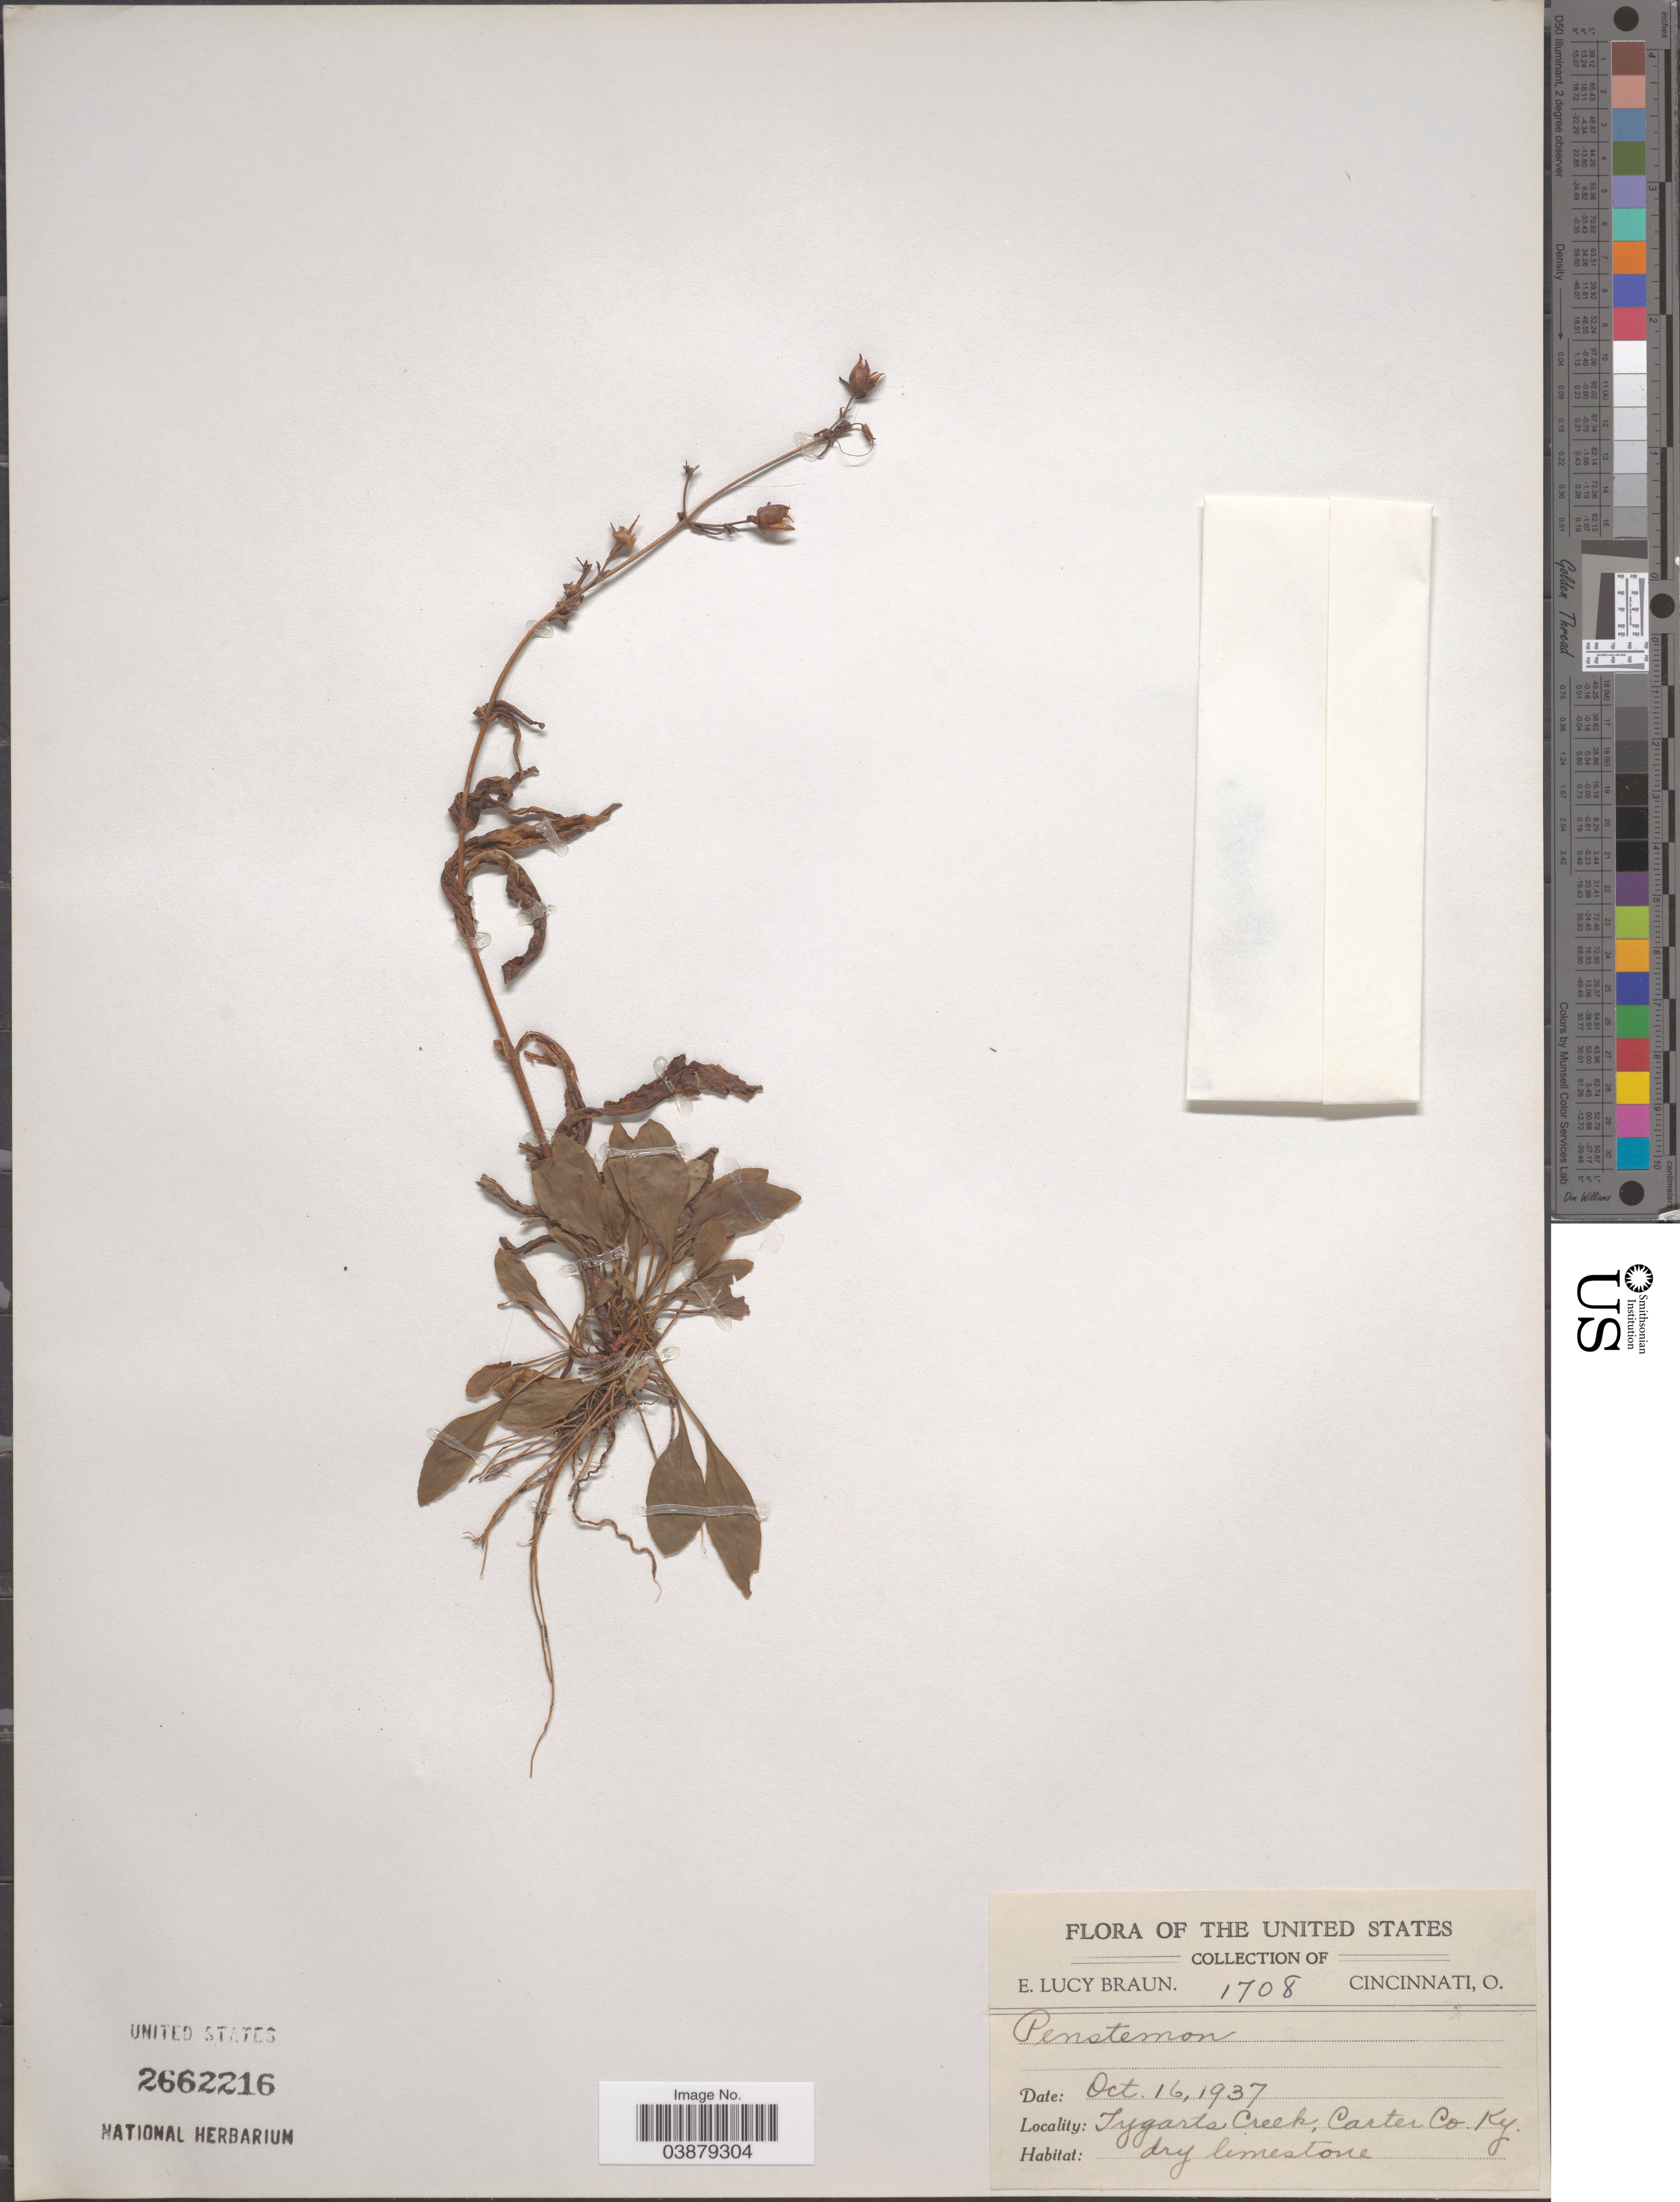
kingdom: Plantae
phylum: Tracheophyta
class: Magnoliopsida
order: Lamiales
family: Plantaginaceae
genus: Penstemon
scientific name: Penstemon sp.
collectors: E. L. Braun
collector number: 1708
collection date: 1937-10-16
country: United States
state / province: Kentucky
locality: Tygarts Creek, Carter Co.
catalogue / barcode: US 2662216